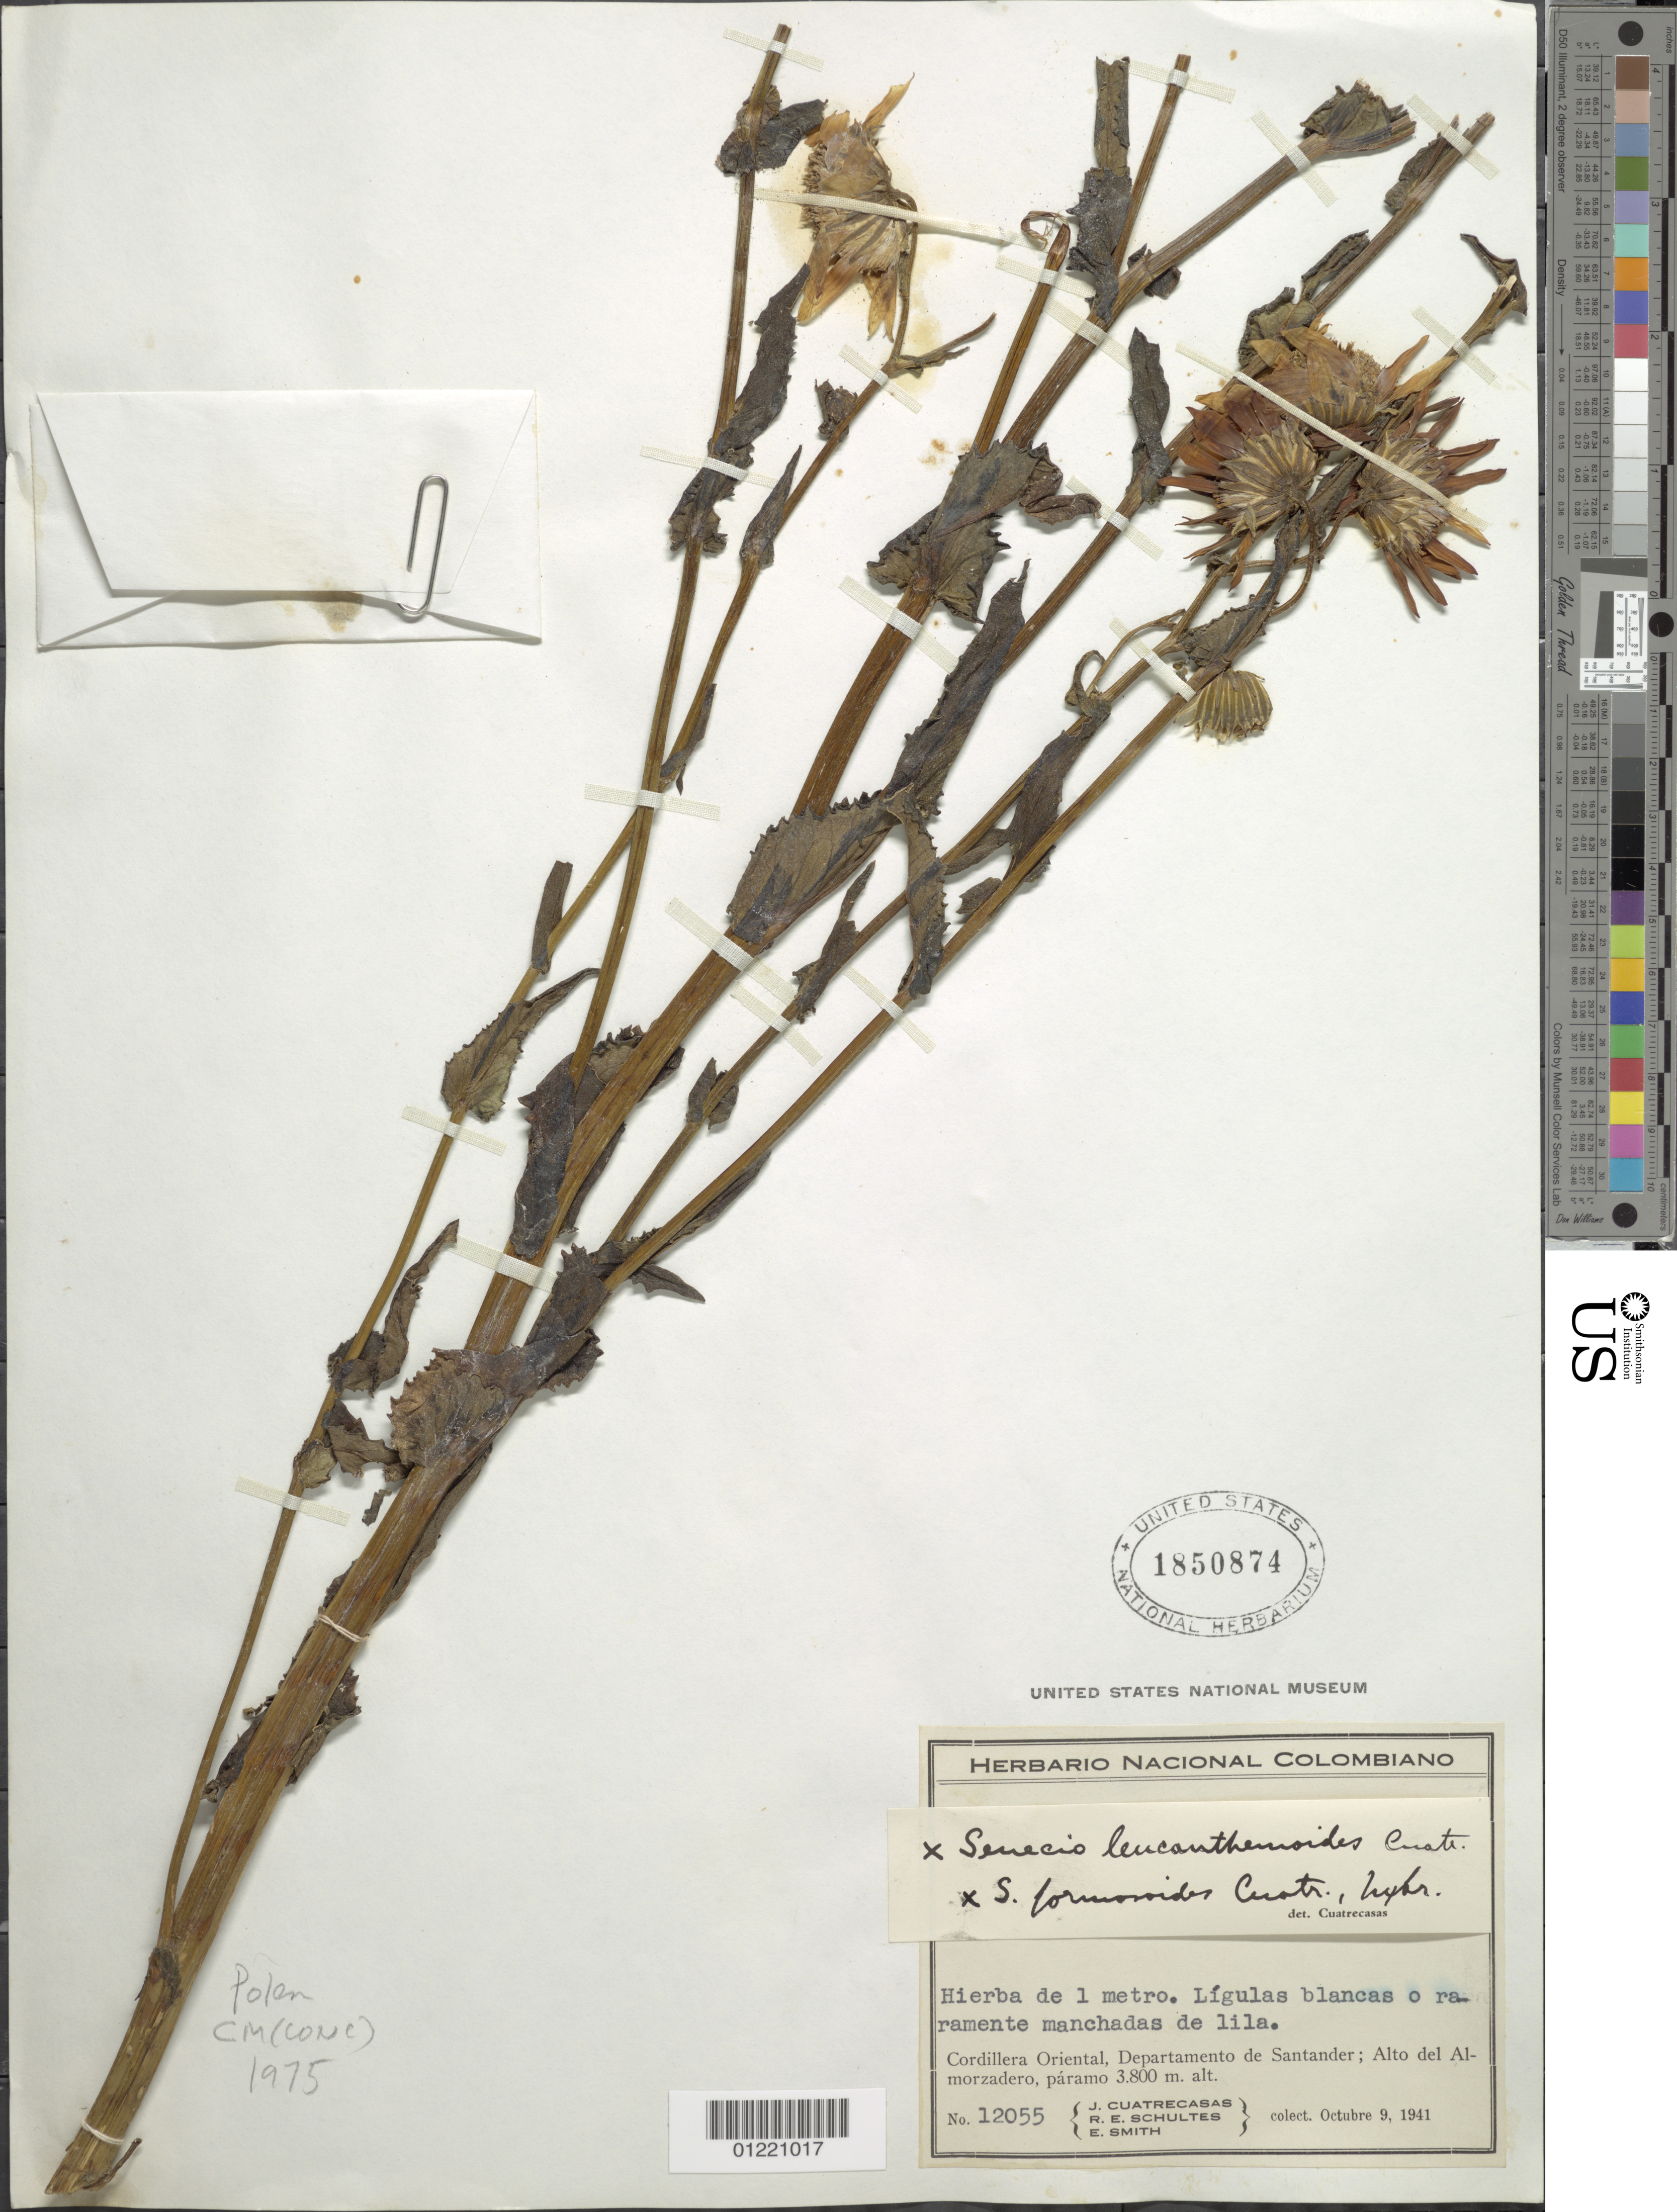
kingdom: Plantae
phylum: Tracheophyta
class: Magnoliopsida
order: Asterales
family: Asteraceae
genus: Senecio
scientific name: Senecio leucanthemioides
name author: Cuatrec.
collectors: J. Cuatrecasas, R. E. Schultes & C. E. Smith Jr.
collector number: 12055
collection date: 1941-10-09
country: Colombia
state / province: Santander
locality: Alto del Almorzadero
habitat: paramo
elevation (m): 3800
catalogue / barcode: US 1850874